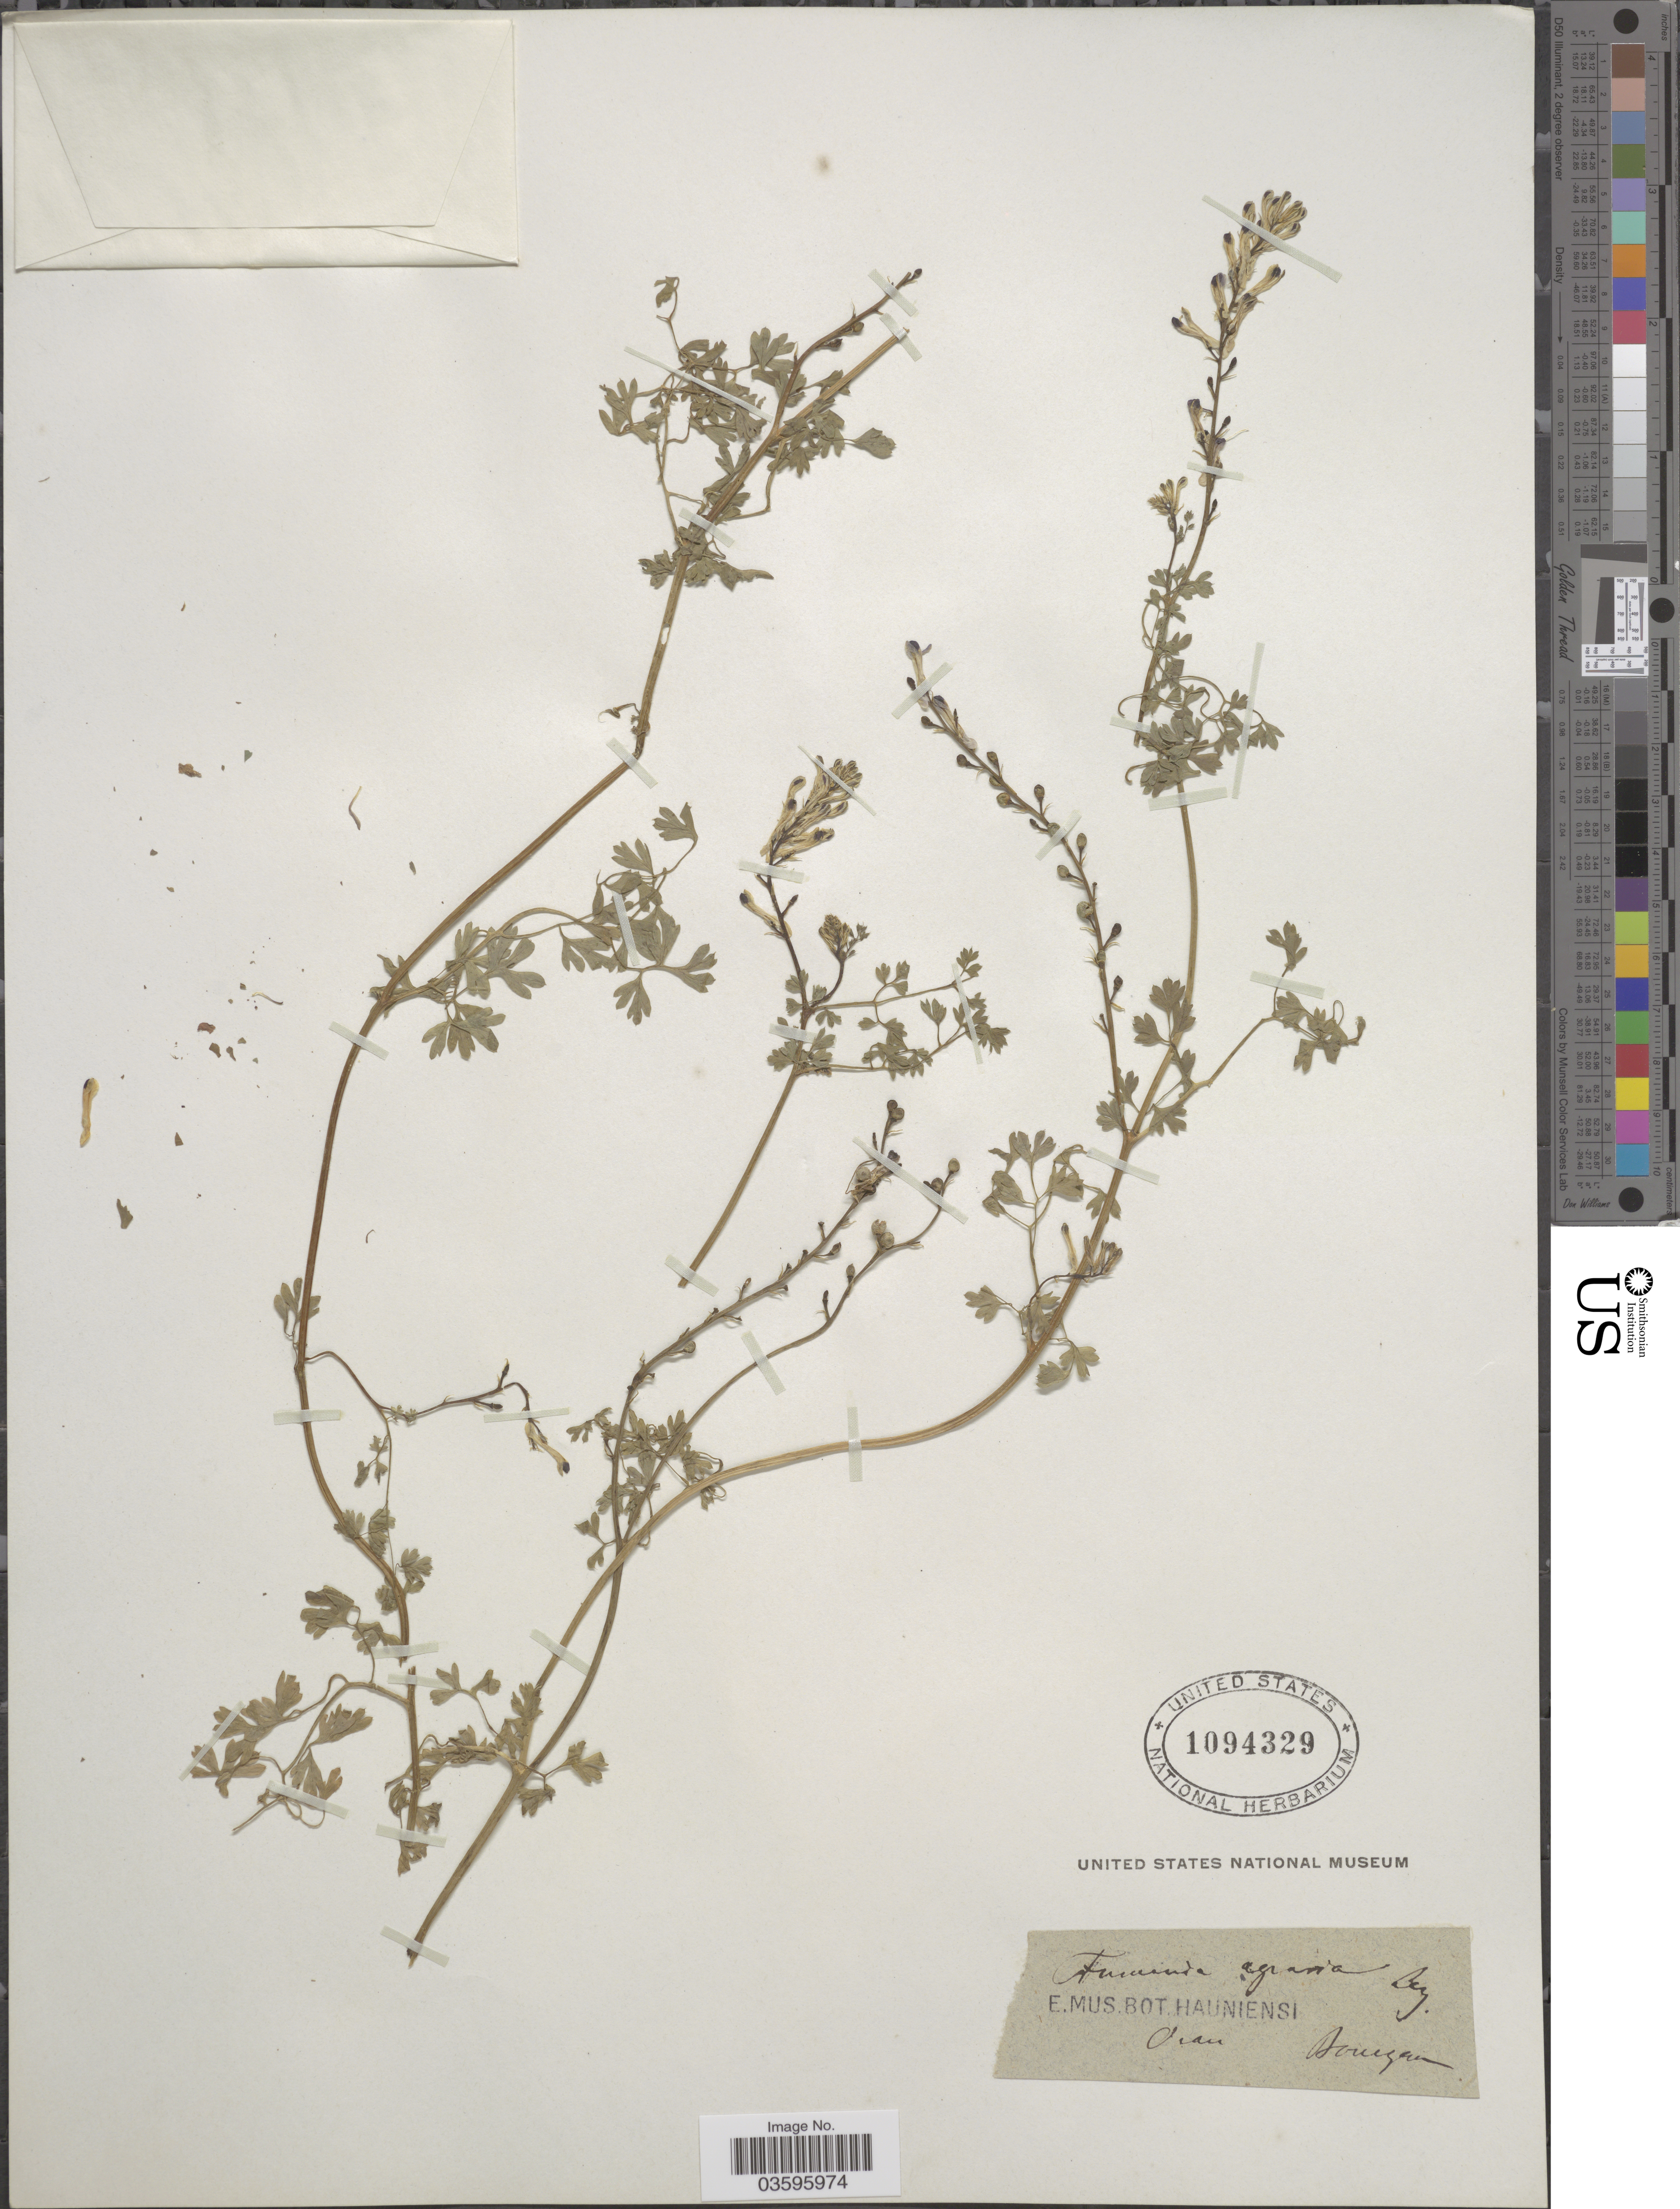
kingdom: Plantae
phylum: Tracheophyta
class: Magnoliopsida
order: Ranunculales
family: Papaveraceae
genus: Fumaria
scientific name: Fumaria agraria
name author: Lag.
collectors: -. Bourgeau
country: Algeria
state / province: Oran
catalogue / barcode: US 1094329